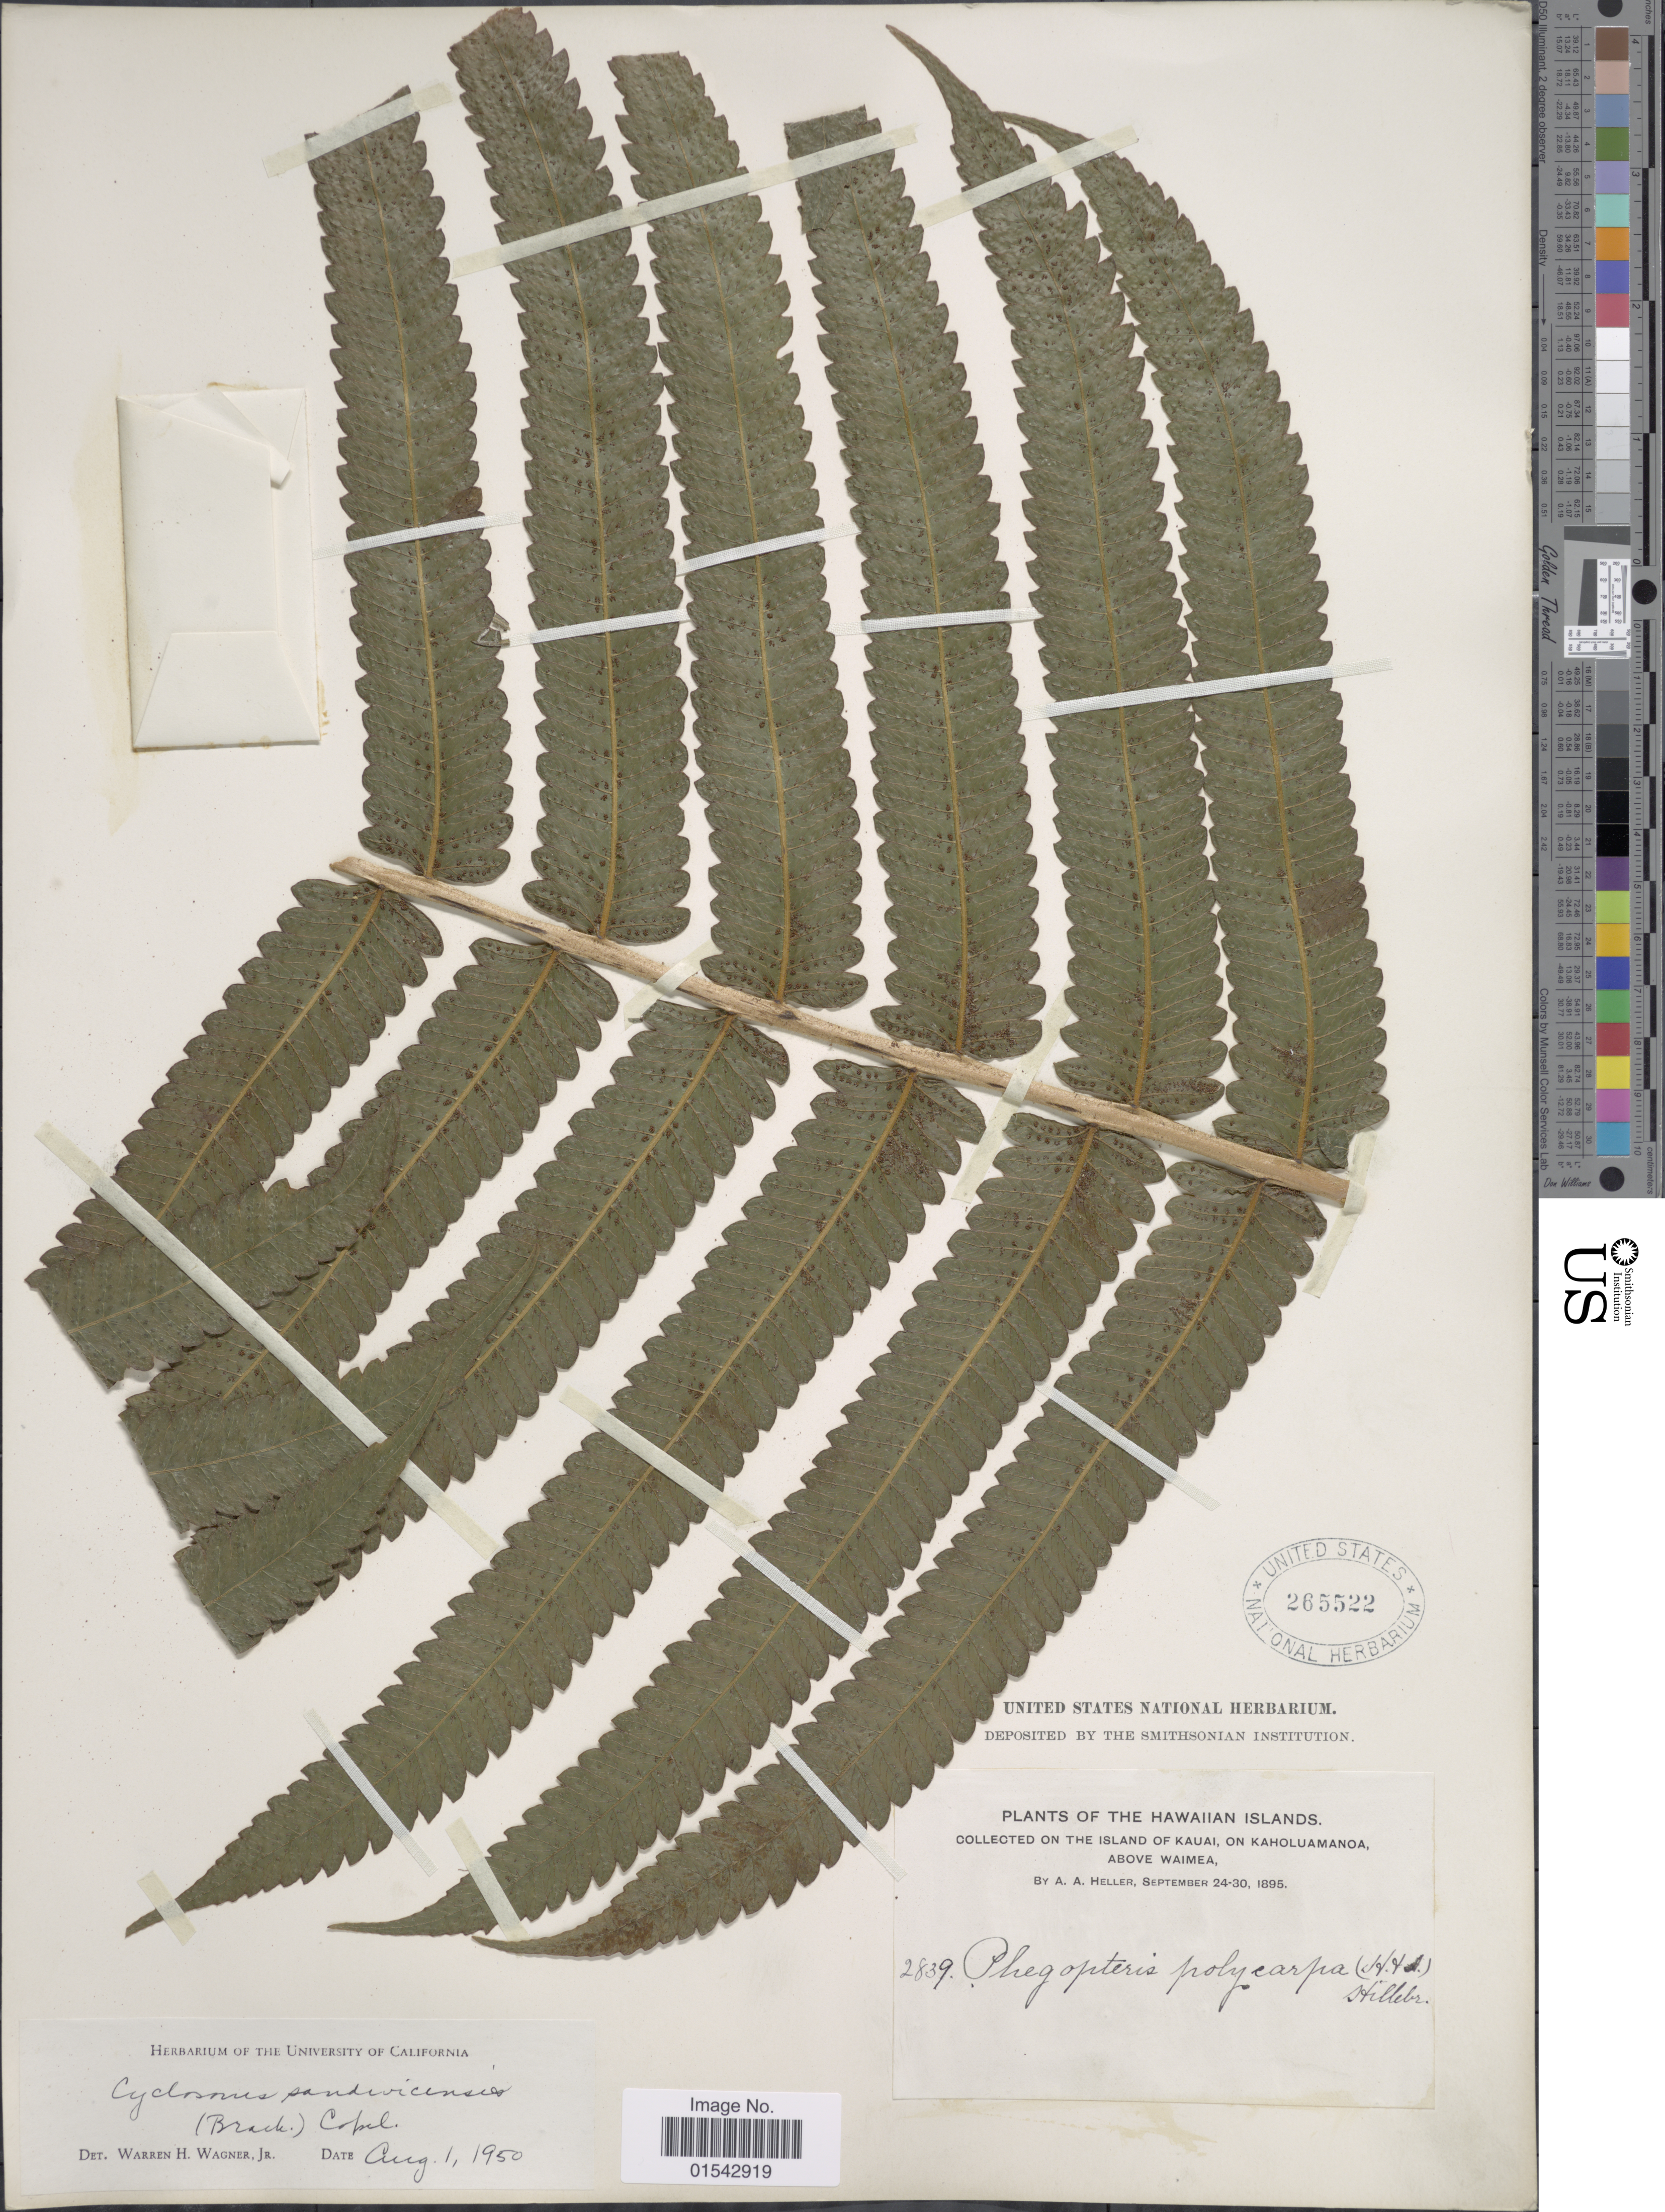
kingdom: Plantae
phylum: Tracheophyta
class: Polypodiopsida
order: Polypodiales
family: Thelypteridaceae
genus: Cyclosorus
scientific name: Cyclosorus sandwicensis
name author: Copel.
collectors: A. A. Heller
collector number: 2839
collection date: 1895-09-24/1895-09-30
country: United States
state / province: Hawaii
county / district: Kauai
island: Kaua'i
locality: On Kaholuamanoa, above Waimea, Hawaii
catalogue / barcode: US 265522